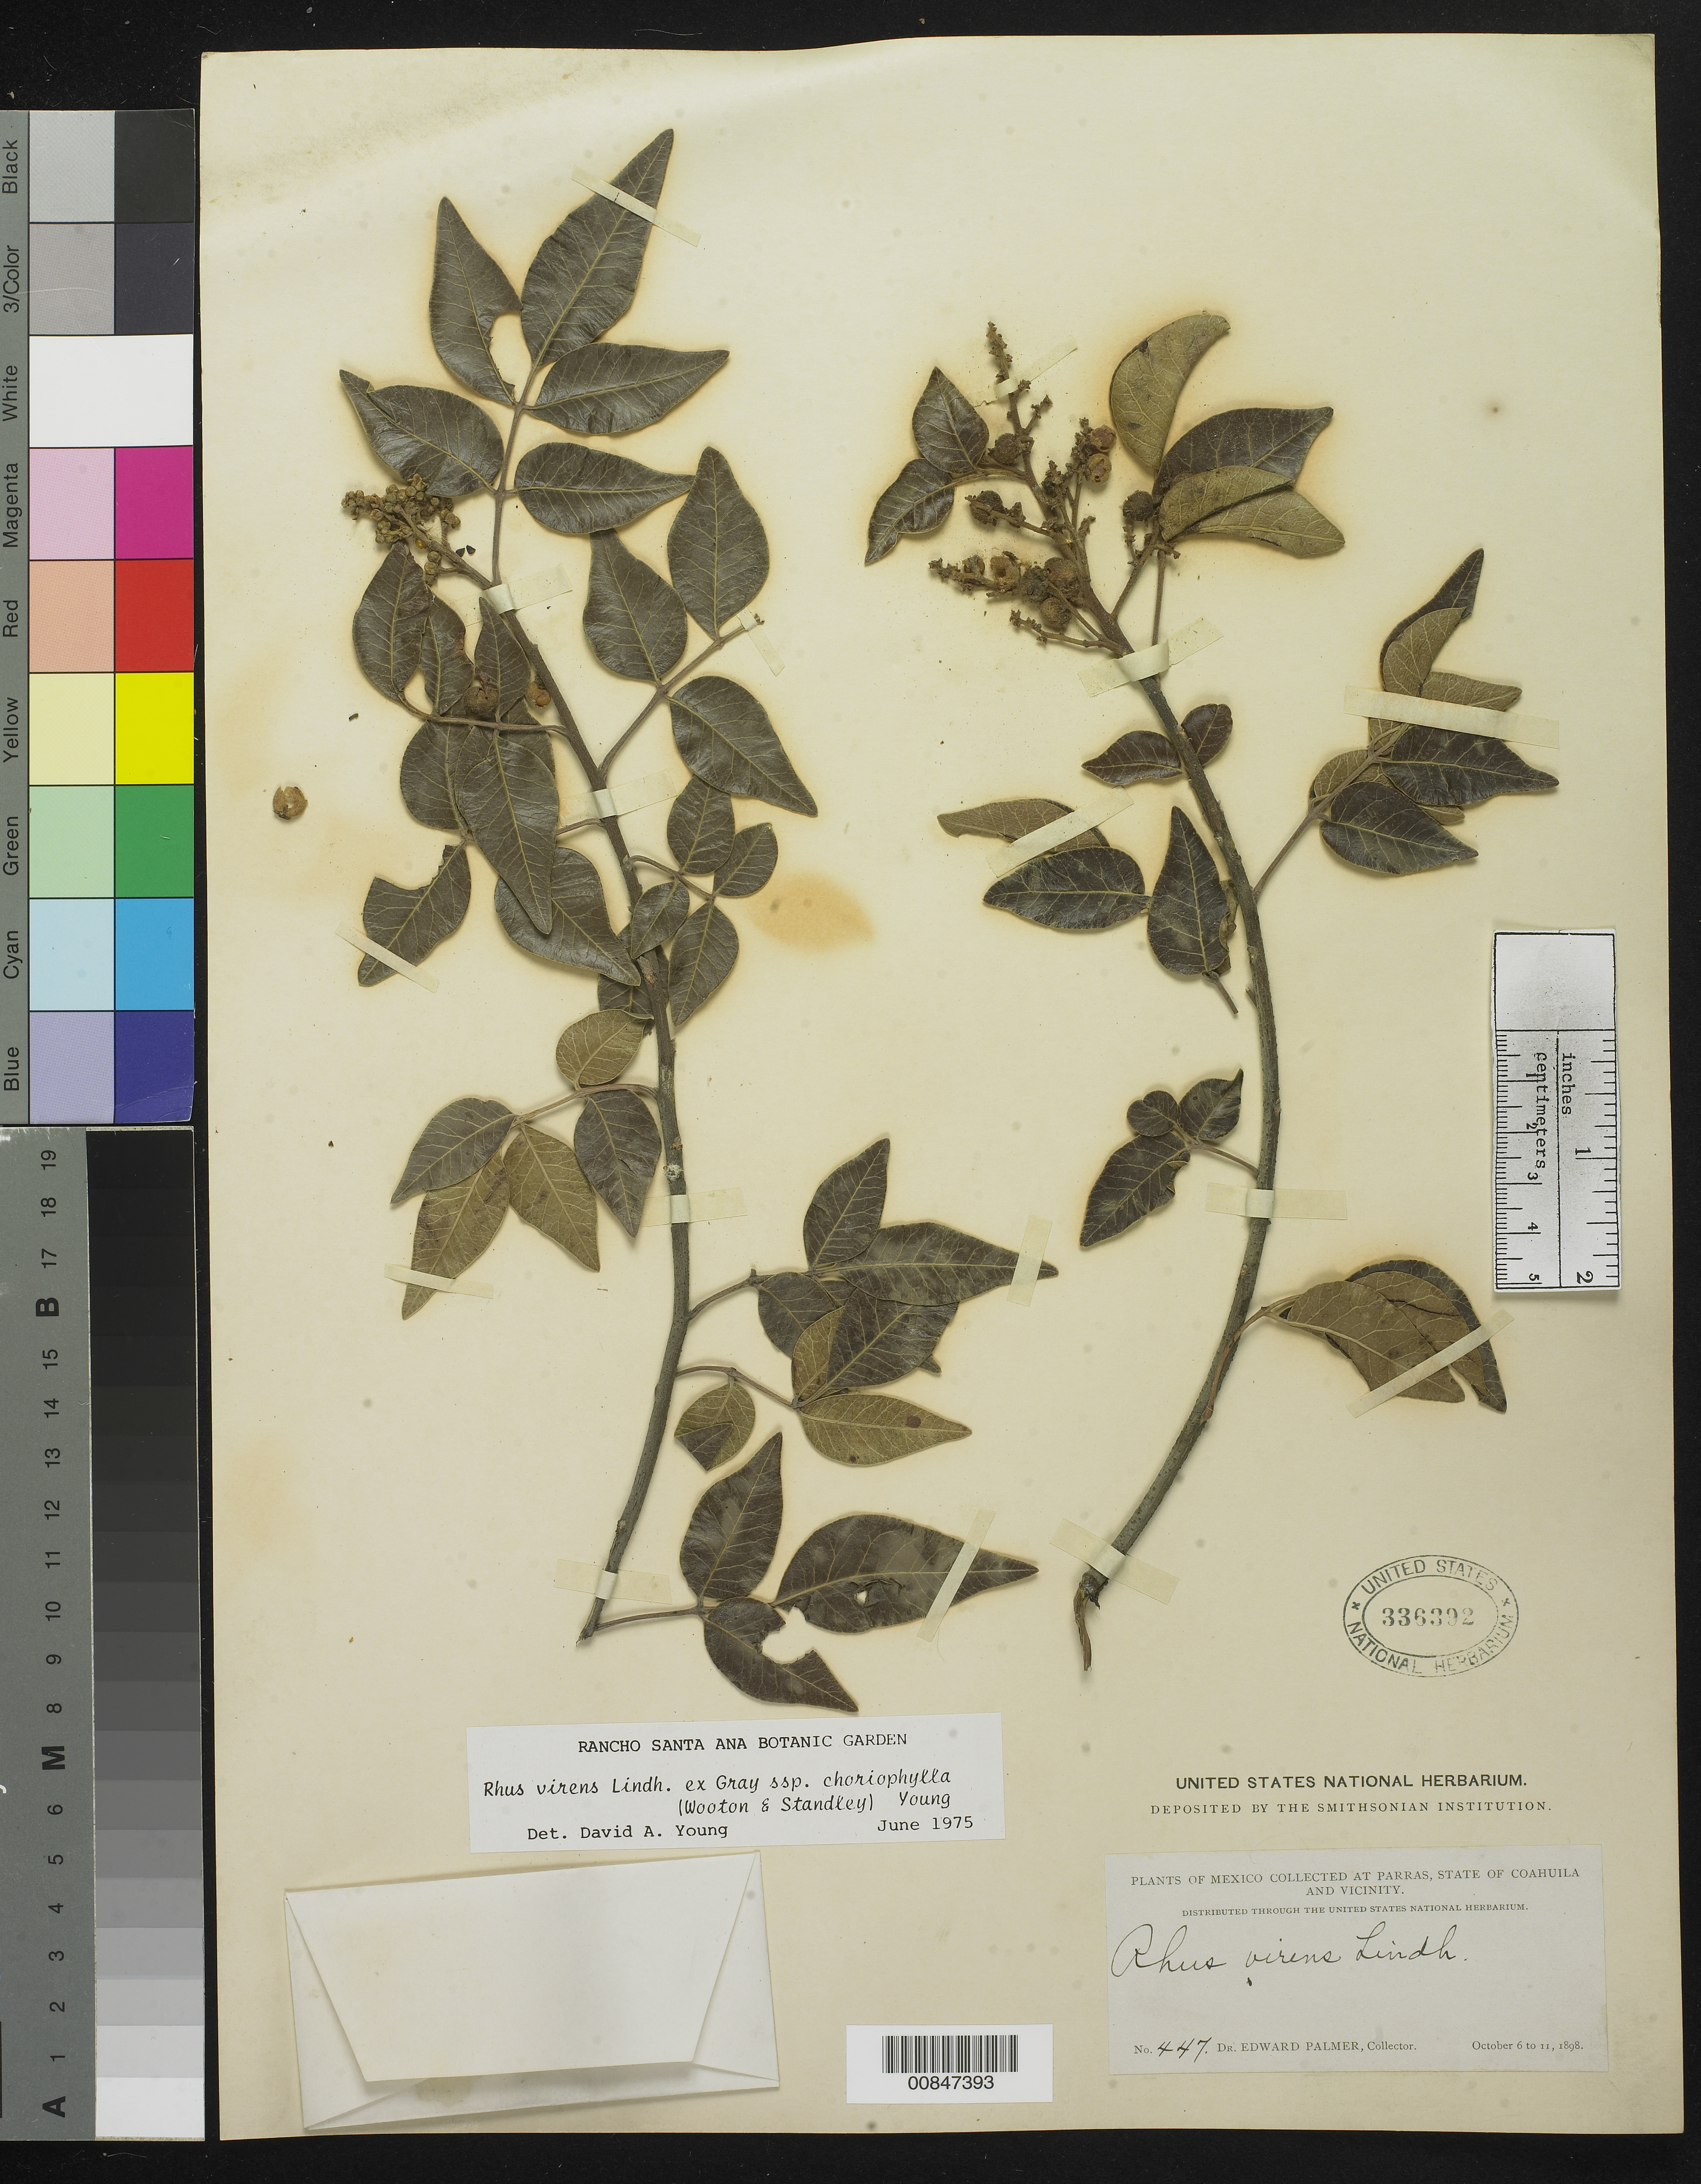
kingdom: Plantae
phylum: Tracheophyta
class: Magnoliopsida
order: Sapindales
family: Anacardiaceae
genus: Rhus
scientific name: Rhus choriophylla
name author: Wooton & Standl.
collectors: E. Palmer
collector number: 447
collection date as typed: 06 Oct 1898 to 11 Oct 1898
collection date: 1898-10-06/1898-10-11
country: Mexico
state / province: Coahuila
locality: Parras, Coahuila and vicinity.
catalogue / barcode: US 336392